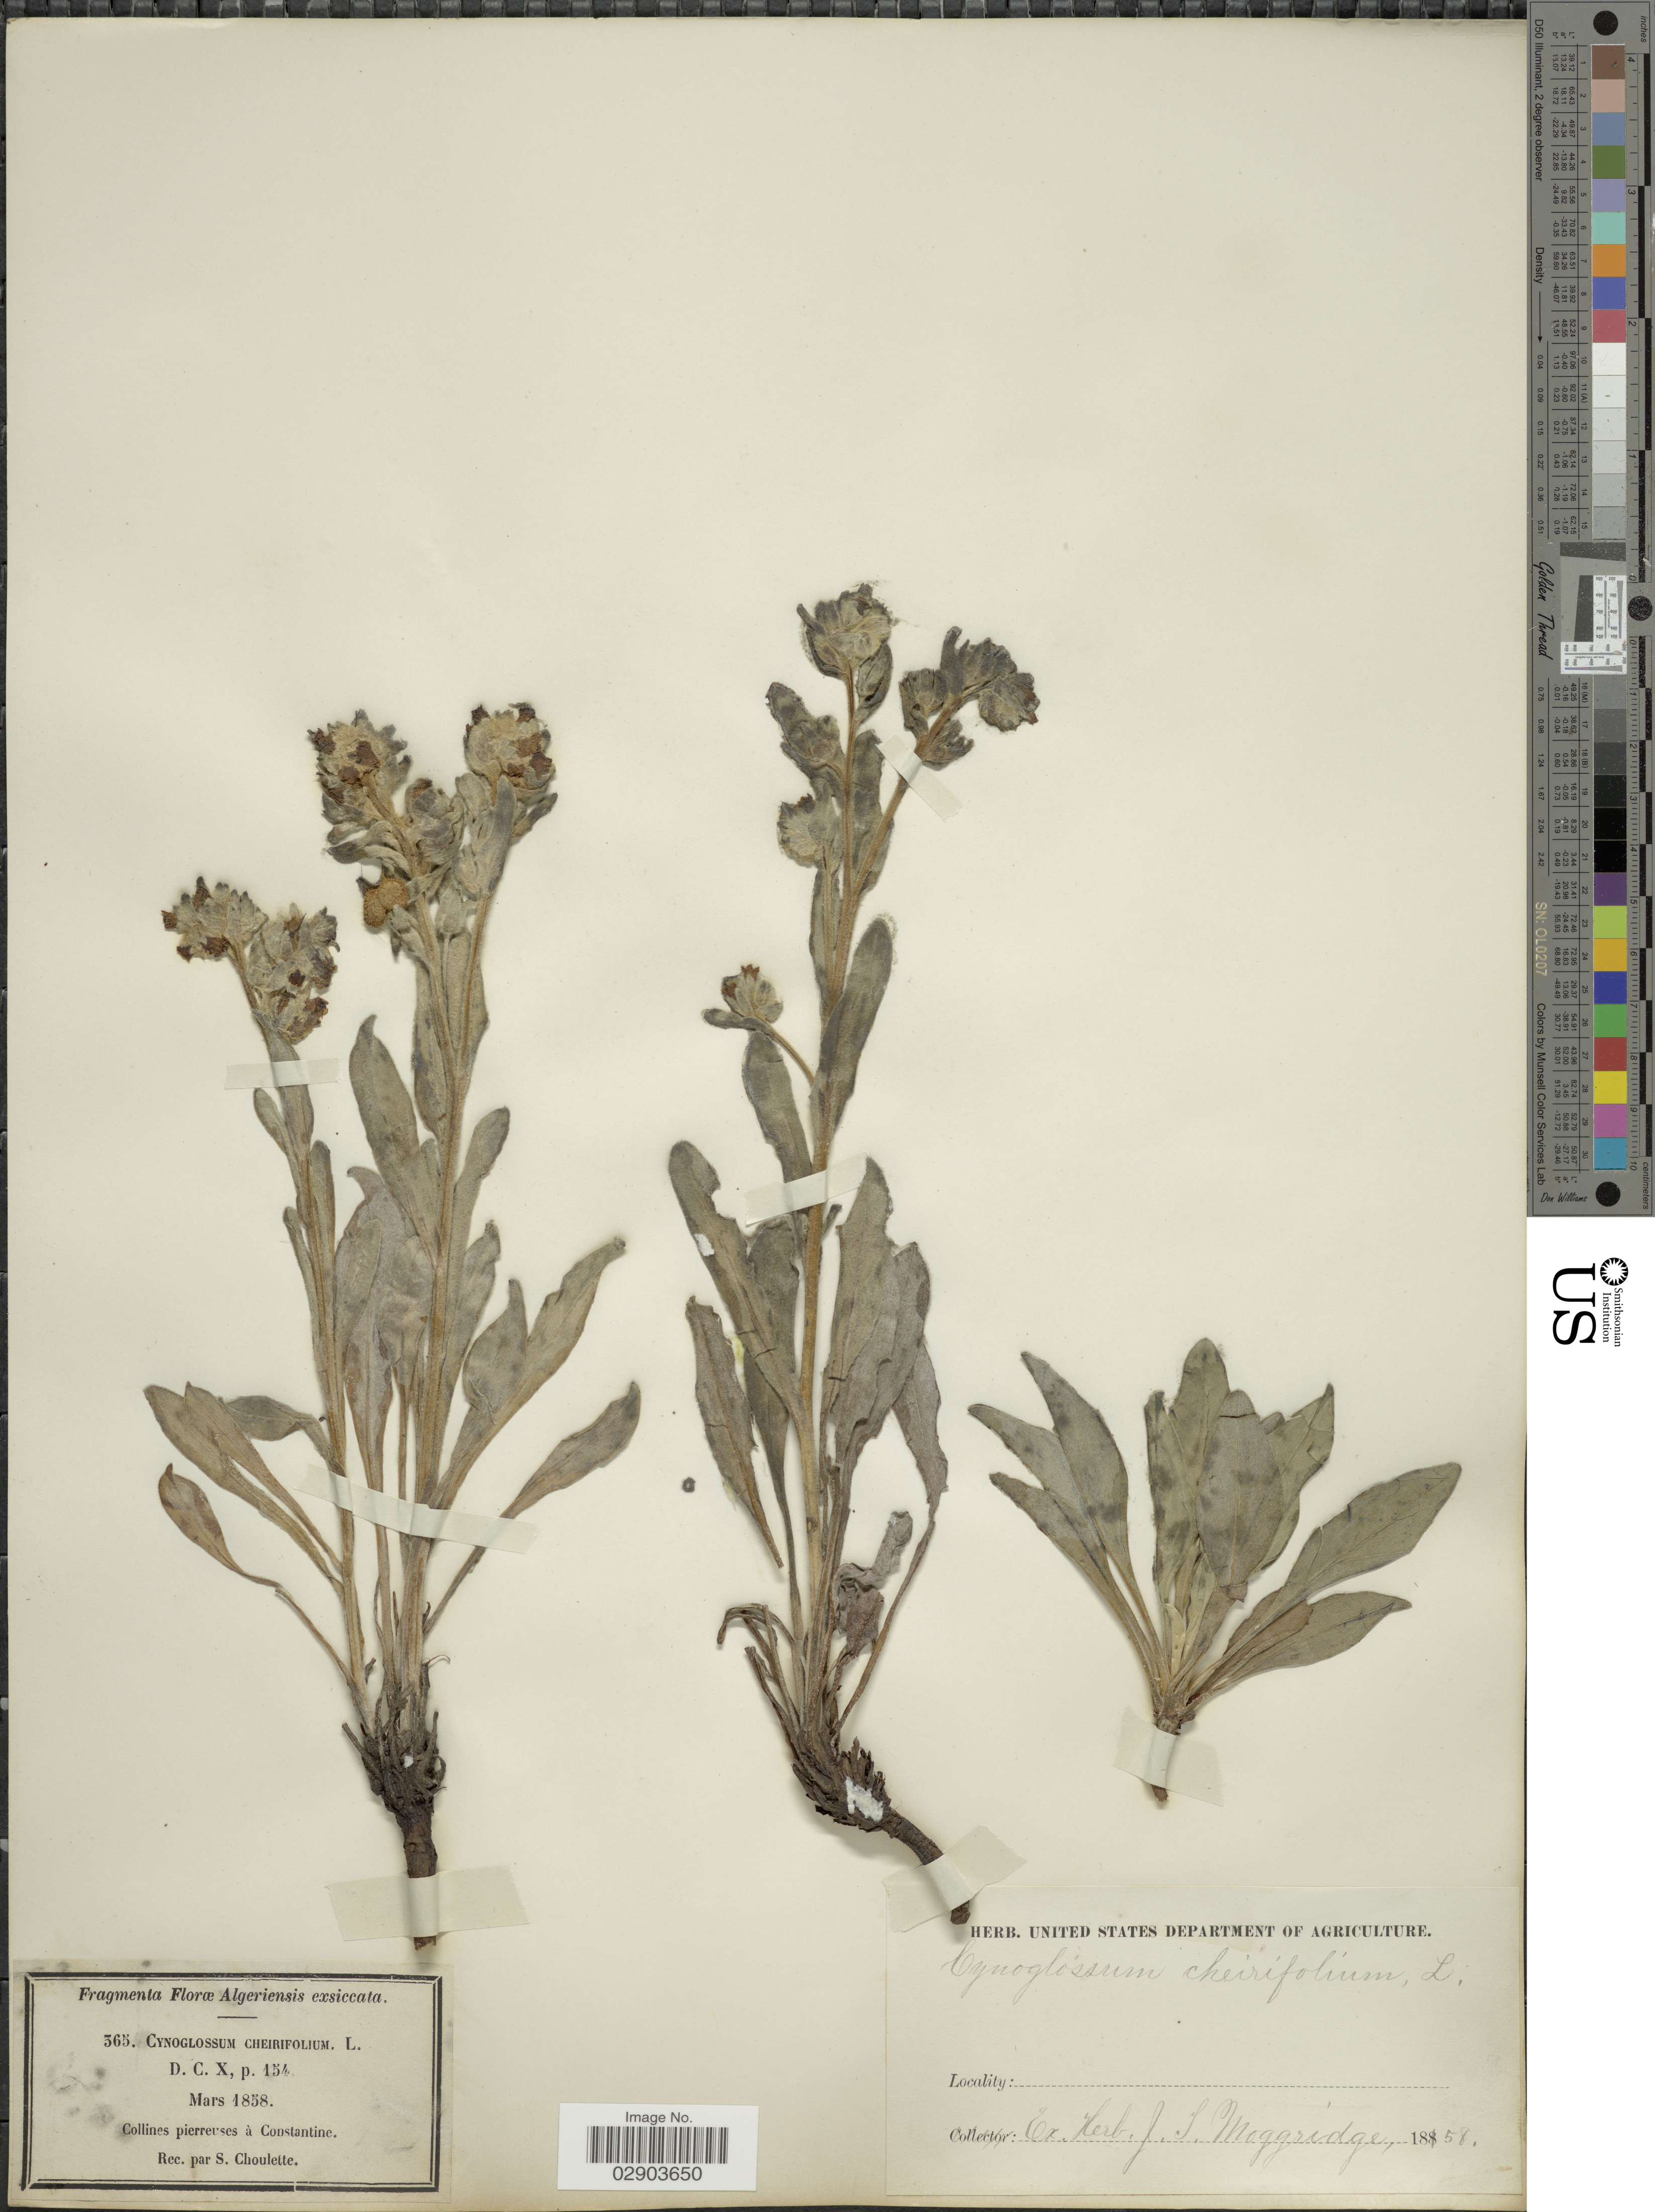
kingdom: Plantae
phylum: Tracheophyta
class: Magnoliopsida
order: Boraginales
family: Boraginaceae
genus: Cynoglossum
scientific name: Cynoglossum cheirifolium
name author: L.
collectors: ex herb. J.T. Moggridge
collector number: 365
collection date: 1858-03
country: Algeria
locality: Collines pierreuses á Constantine.